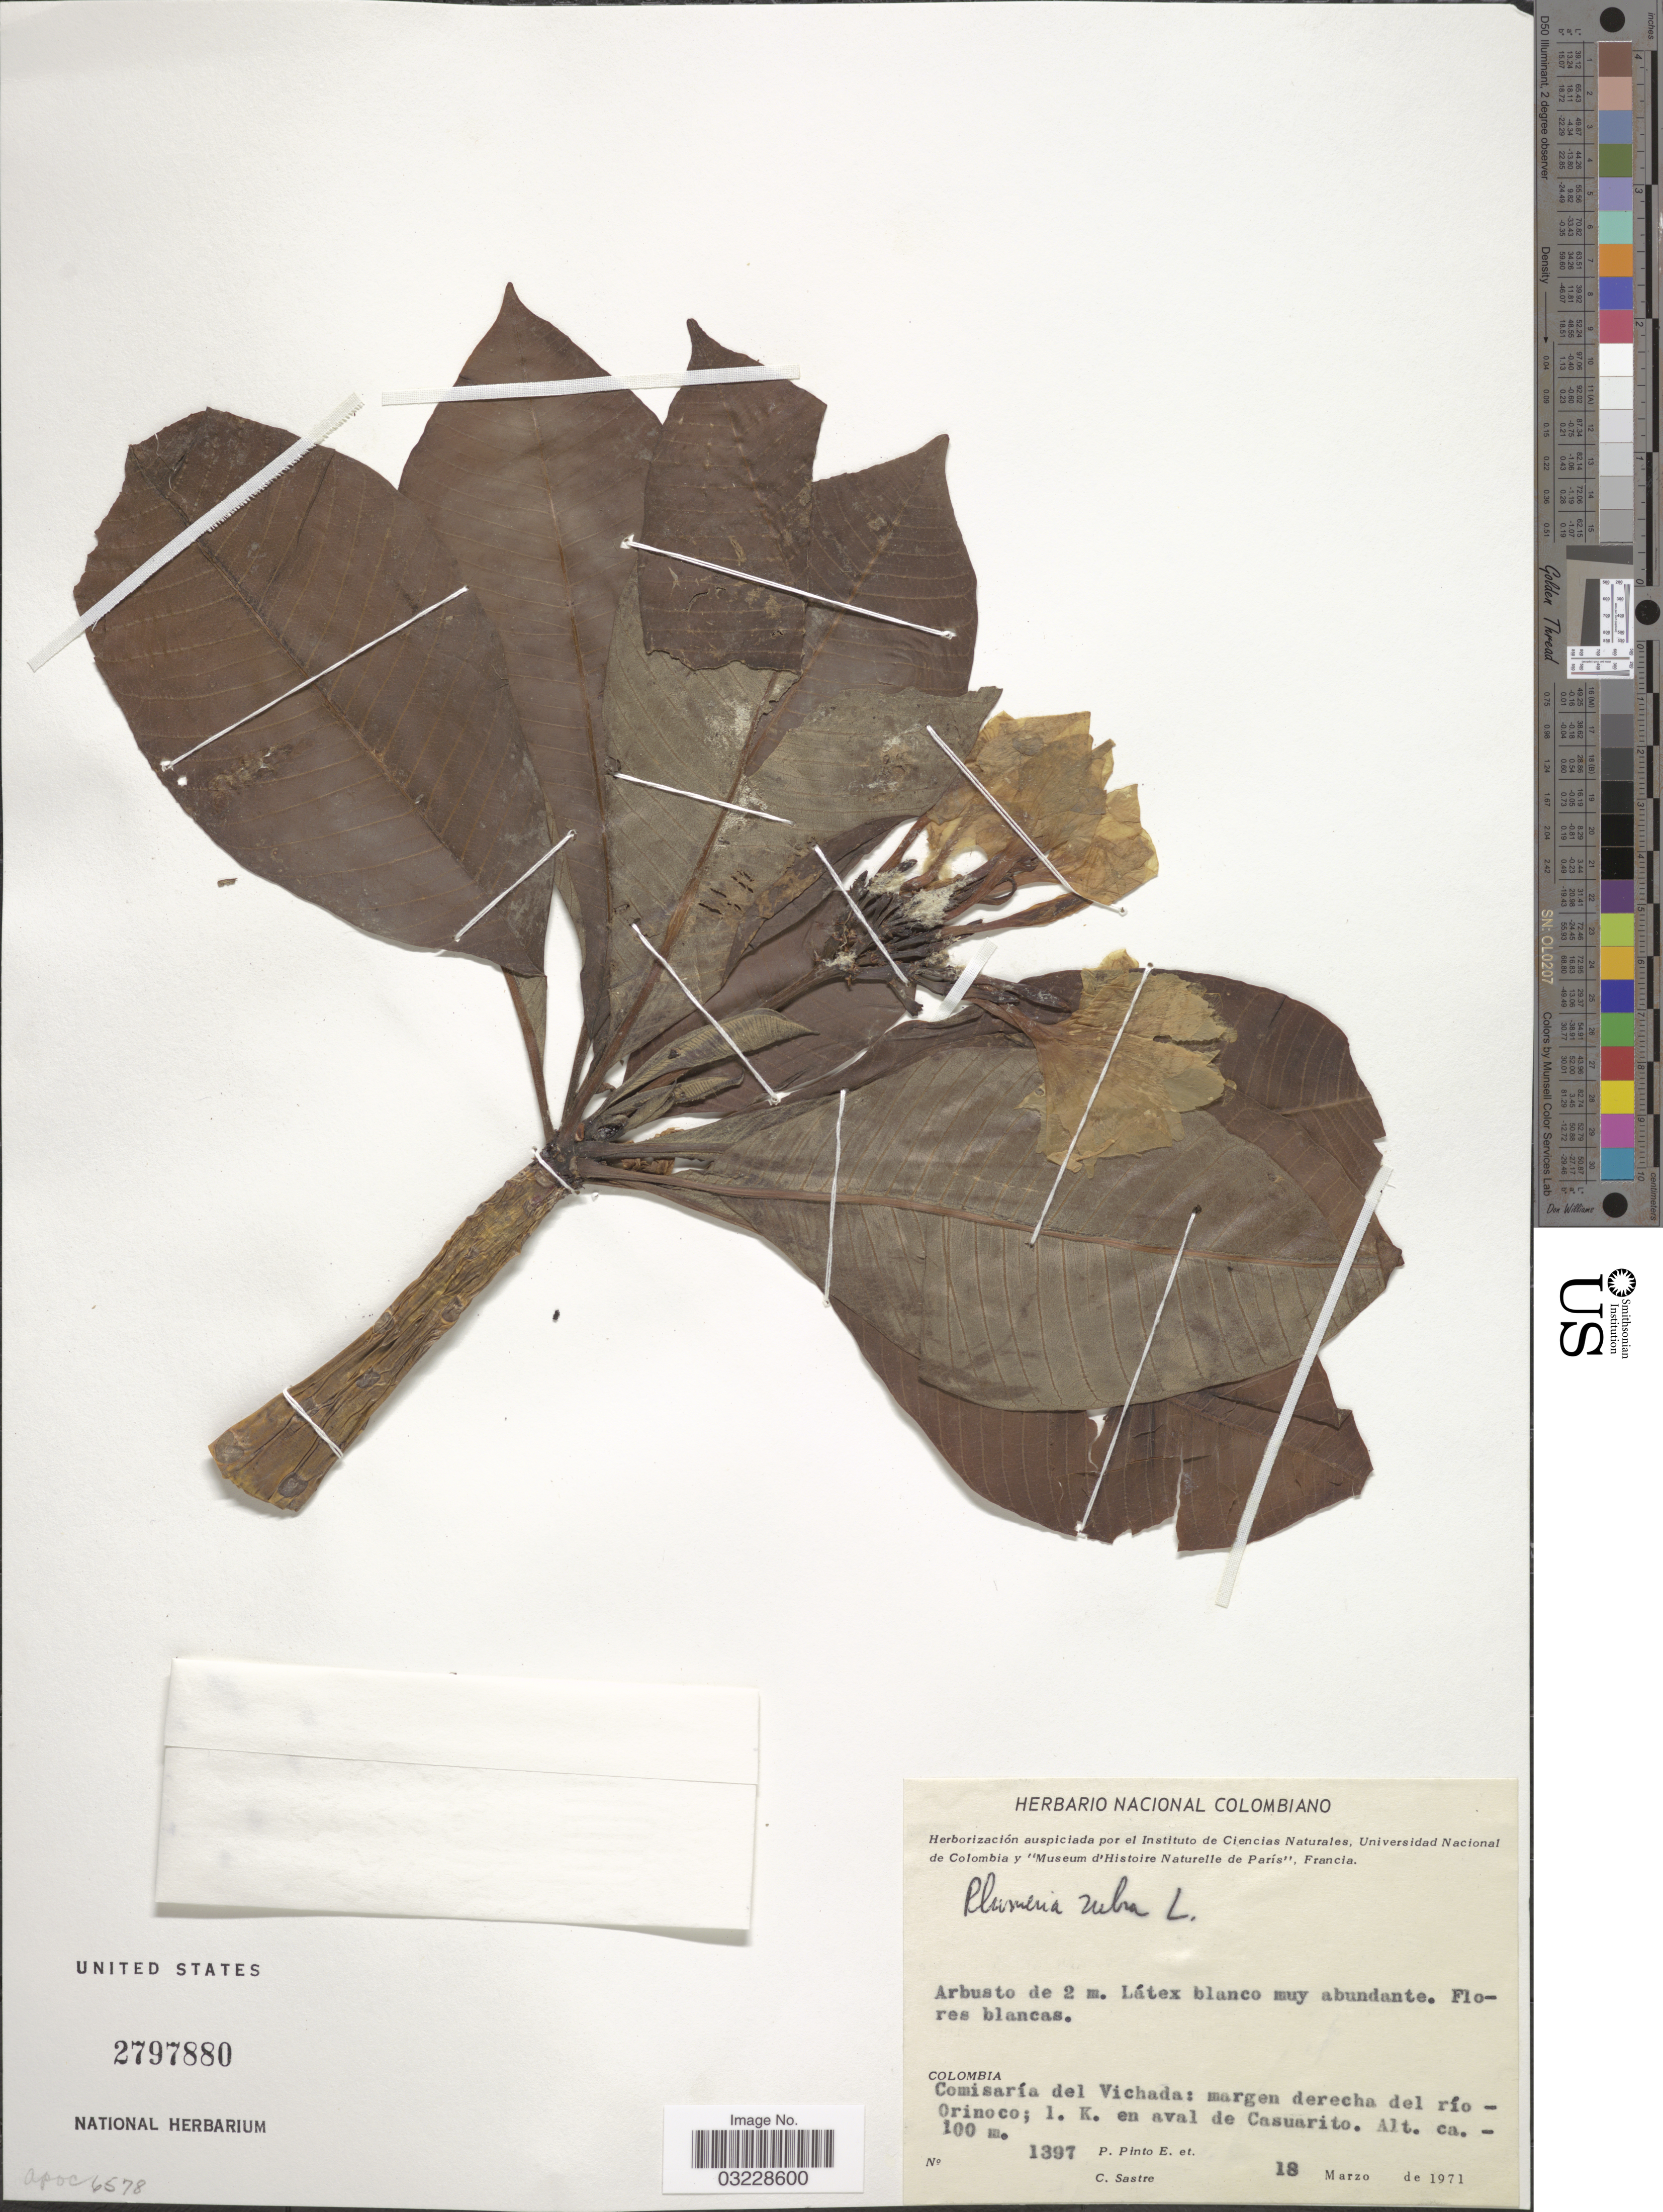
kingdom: Plantae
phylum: Tracheophyta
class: Magnoliopsida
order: Gentianales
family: Apocynaceae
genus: Plumeria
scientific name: Plumeria rubra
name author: L.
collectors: P. Pinto E. & C. Sastre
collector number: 1397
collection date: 1971-03-18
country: Colombia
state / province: Vichada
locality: Comisaría del Vichada: margen derecha del río Orinoco; 1 K. en aval de Casuarito.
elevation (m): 100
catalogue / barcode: US 2797880